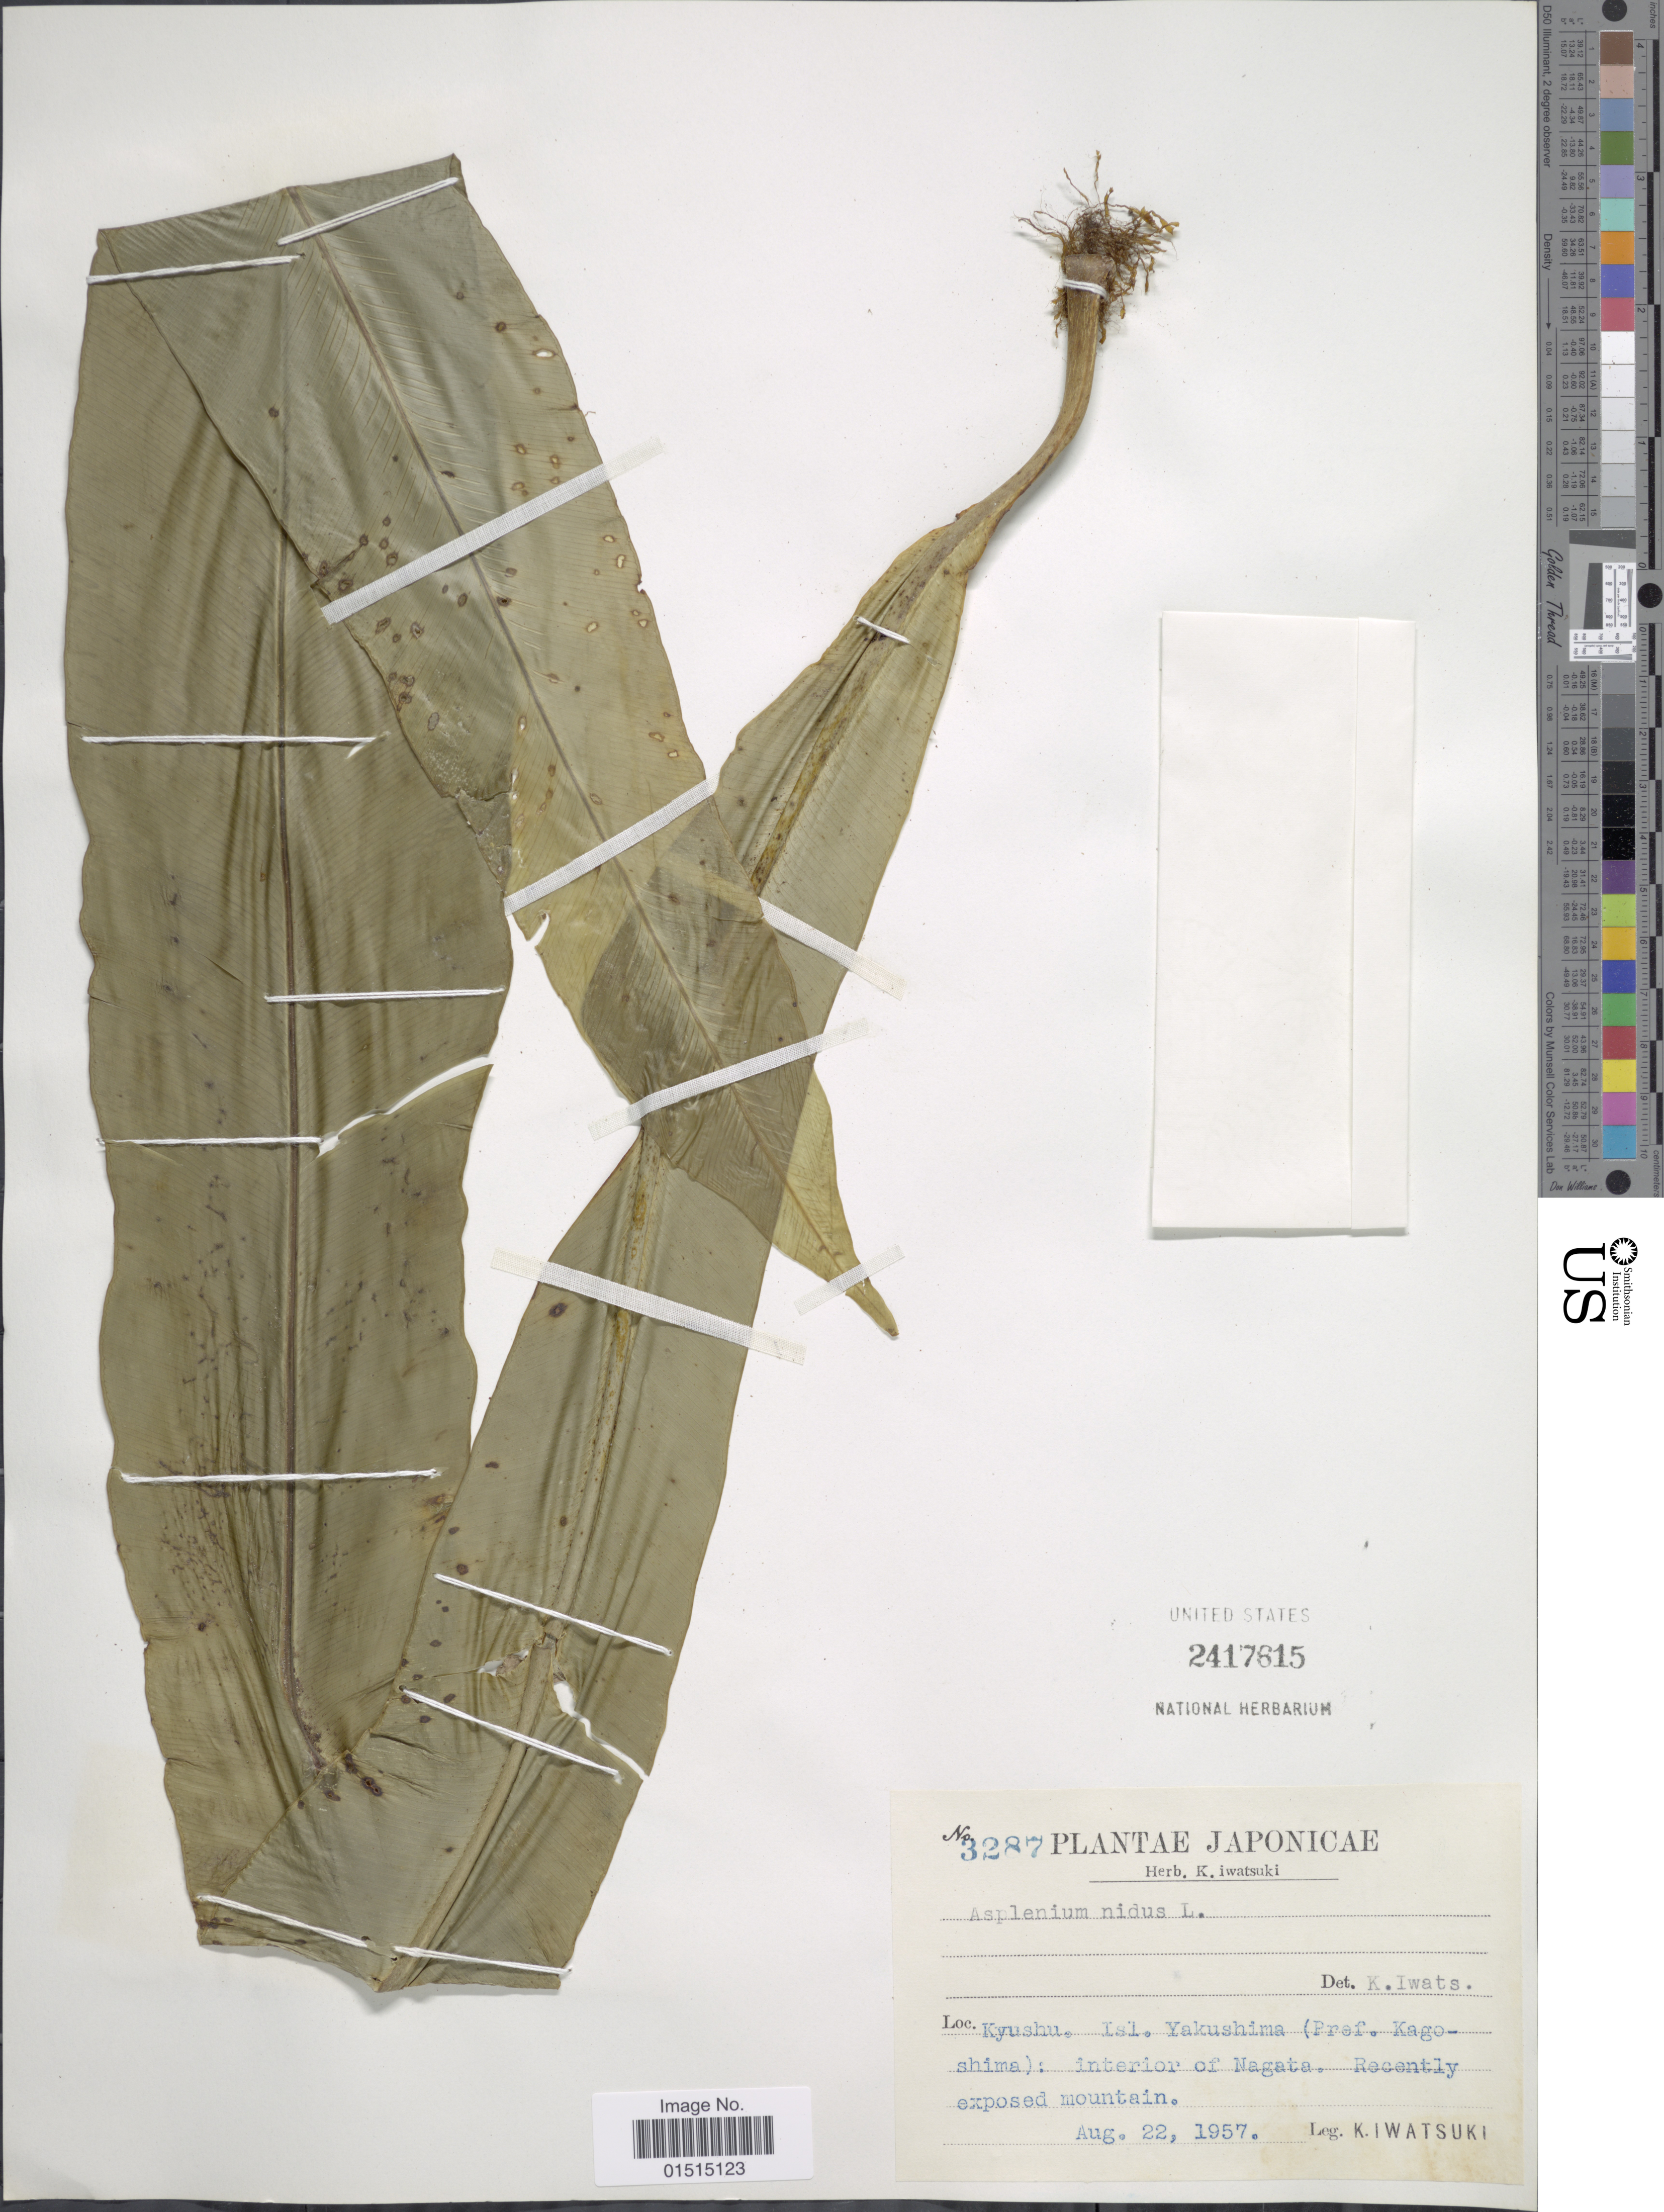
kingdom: Plantae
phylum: Tracheophyta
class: Polypodiopsida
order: Polypodiales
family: Aspleniaceae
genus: Asplenium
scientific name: Asplenium nidus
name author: L.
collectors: K. Iwatsuki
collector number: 3287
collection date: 1957-08-22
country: Japan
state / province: Kagosima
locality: Kyushu, Isl. Yakushima (pref. Kagoshima): interior of Nagata. Recently exposed mountain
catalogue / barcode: US 2417615